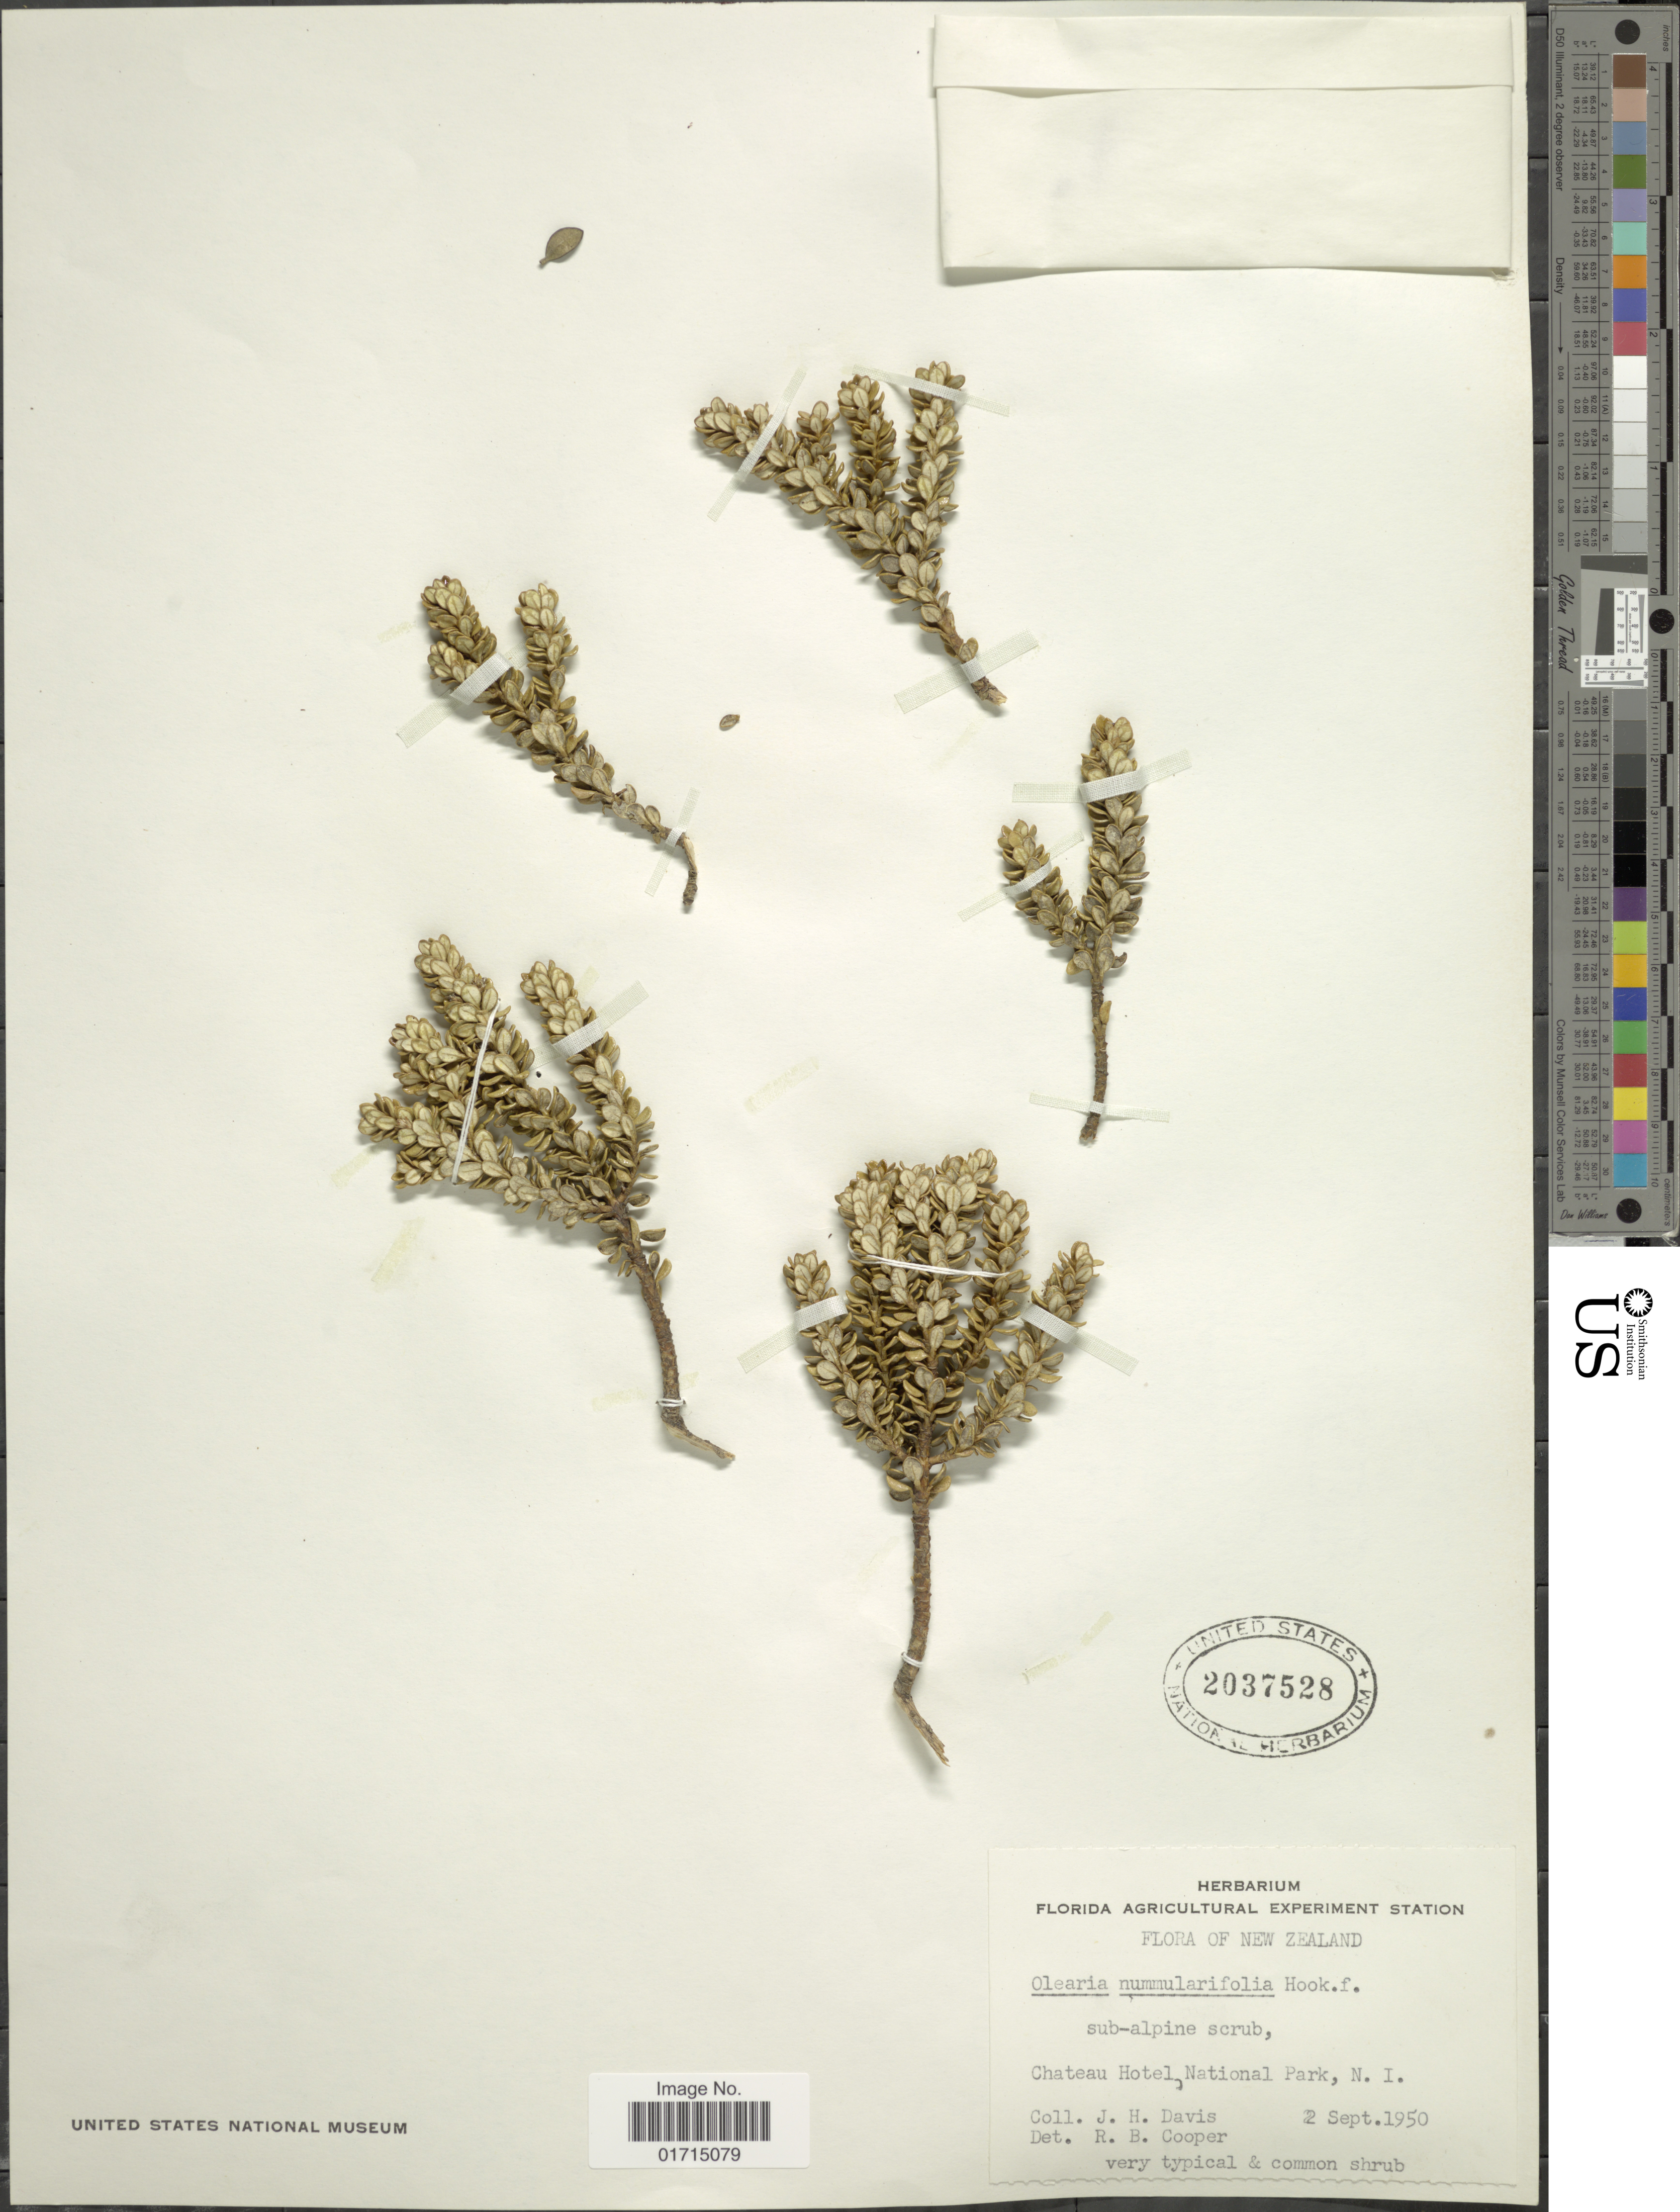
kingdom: Plantae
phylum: Tracheophyta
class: Magnoliopsida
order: Asterales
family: Asteraceae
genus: Olearia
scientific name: Olearia nummulariifolia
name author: (Hook. f.) Hook. f.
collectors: J. Davis & R. Cooper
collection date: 1950-09-02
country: New Zealand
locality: New Zealand. Chateau Hotel, National Park, N. I.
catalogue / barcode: US 2037528